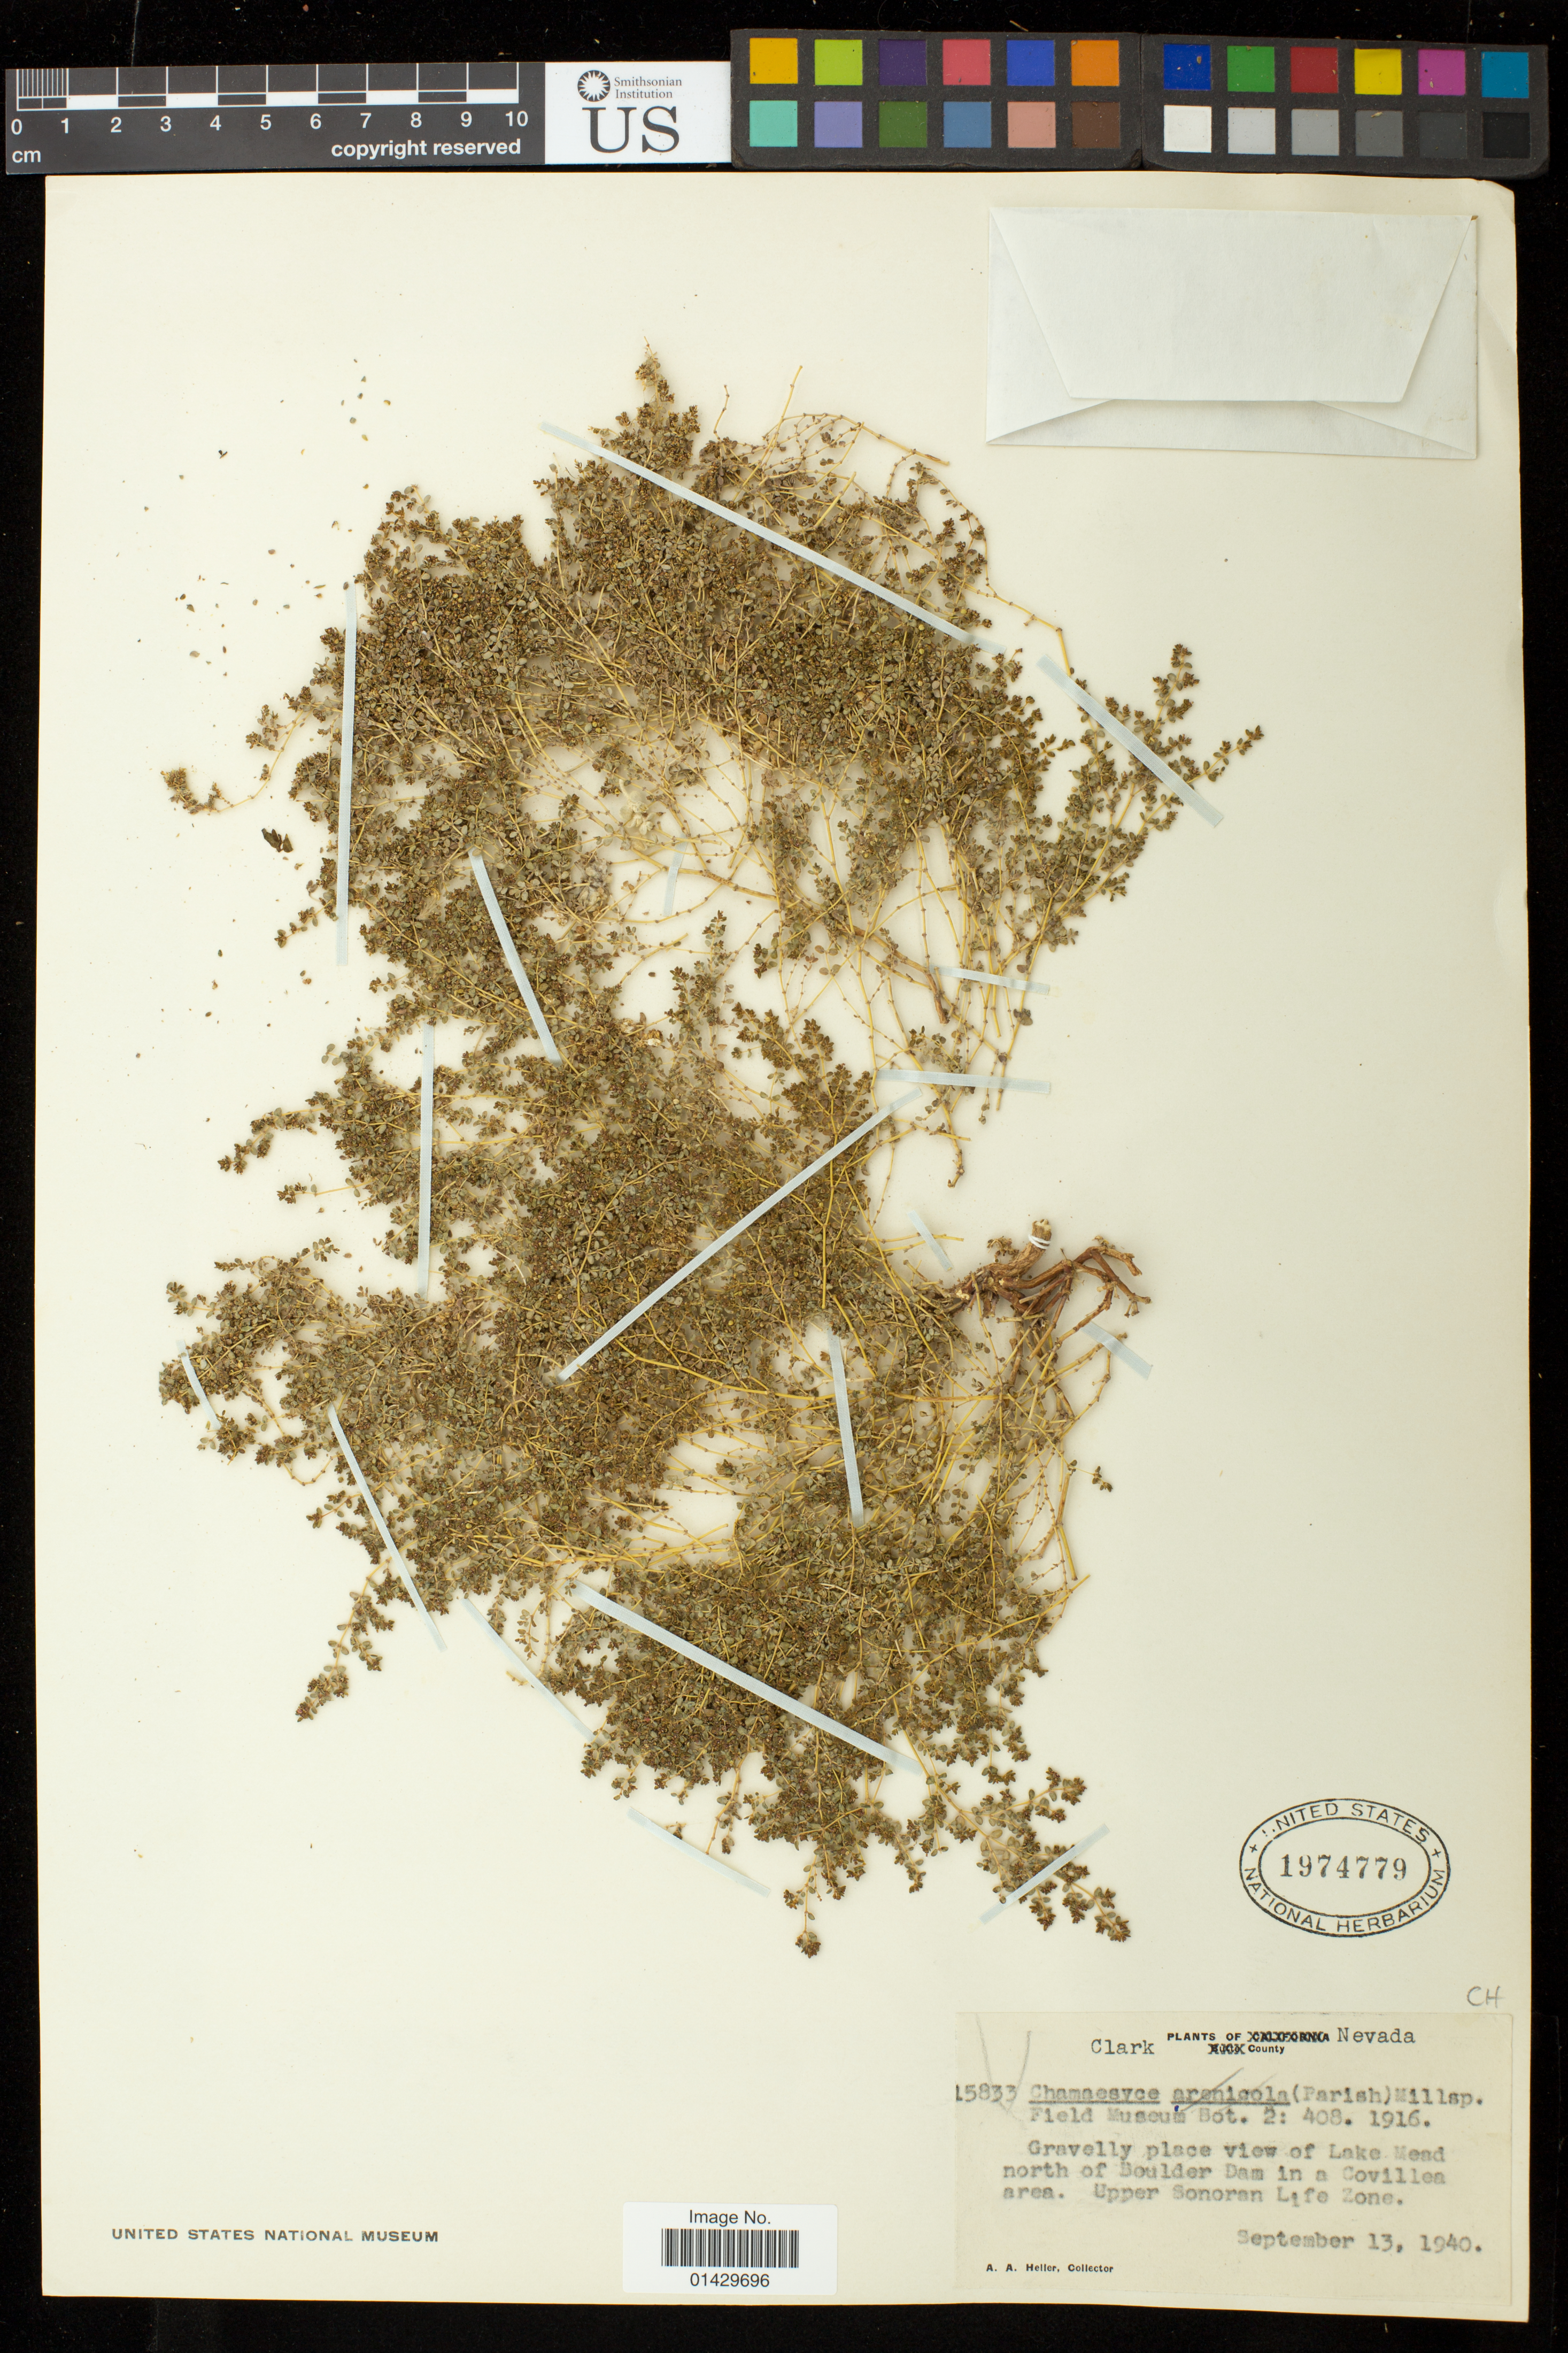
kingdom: Plantae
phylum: Tracheophyta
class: Magnoliopsida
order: Malpighiales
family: Euphorbiaceae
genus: Euphorbia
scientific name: Euphorbia sp.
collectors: A. A. Heller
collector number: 15833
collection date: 1940-09-13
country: United States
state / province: Nevada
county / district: Clark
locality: Gravelly place view of Lake Mead north of Boulder Dam in a Covillea area. Upper Sonoran Life Zone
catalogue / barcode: US 1974779